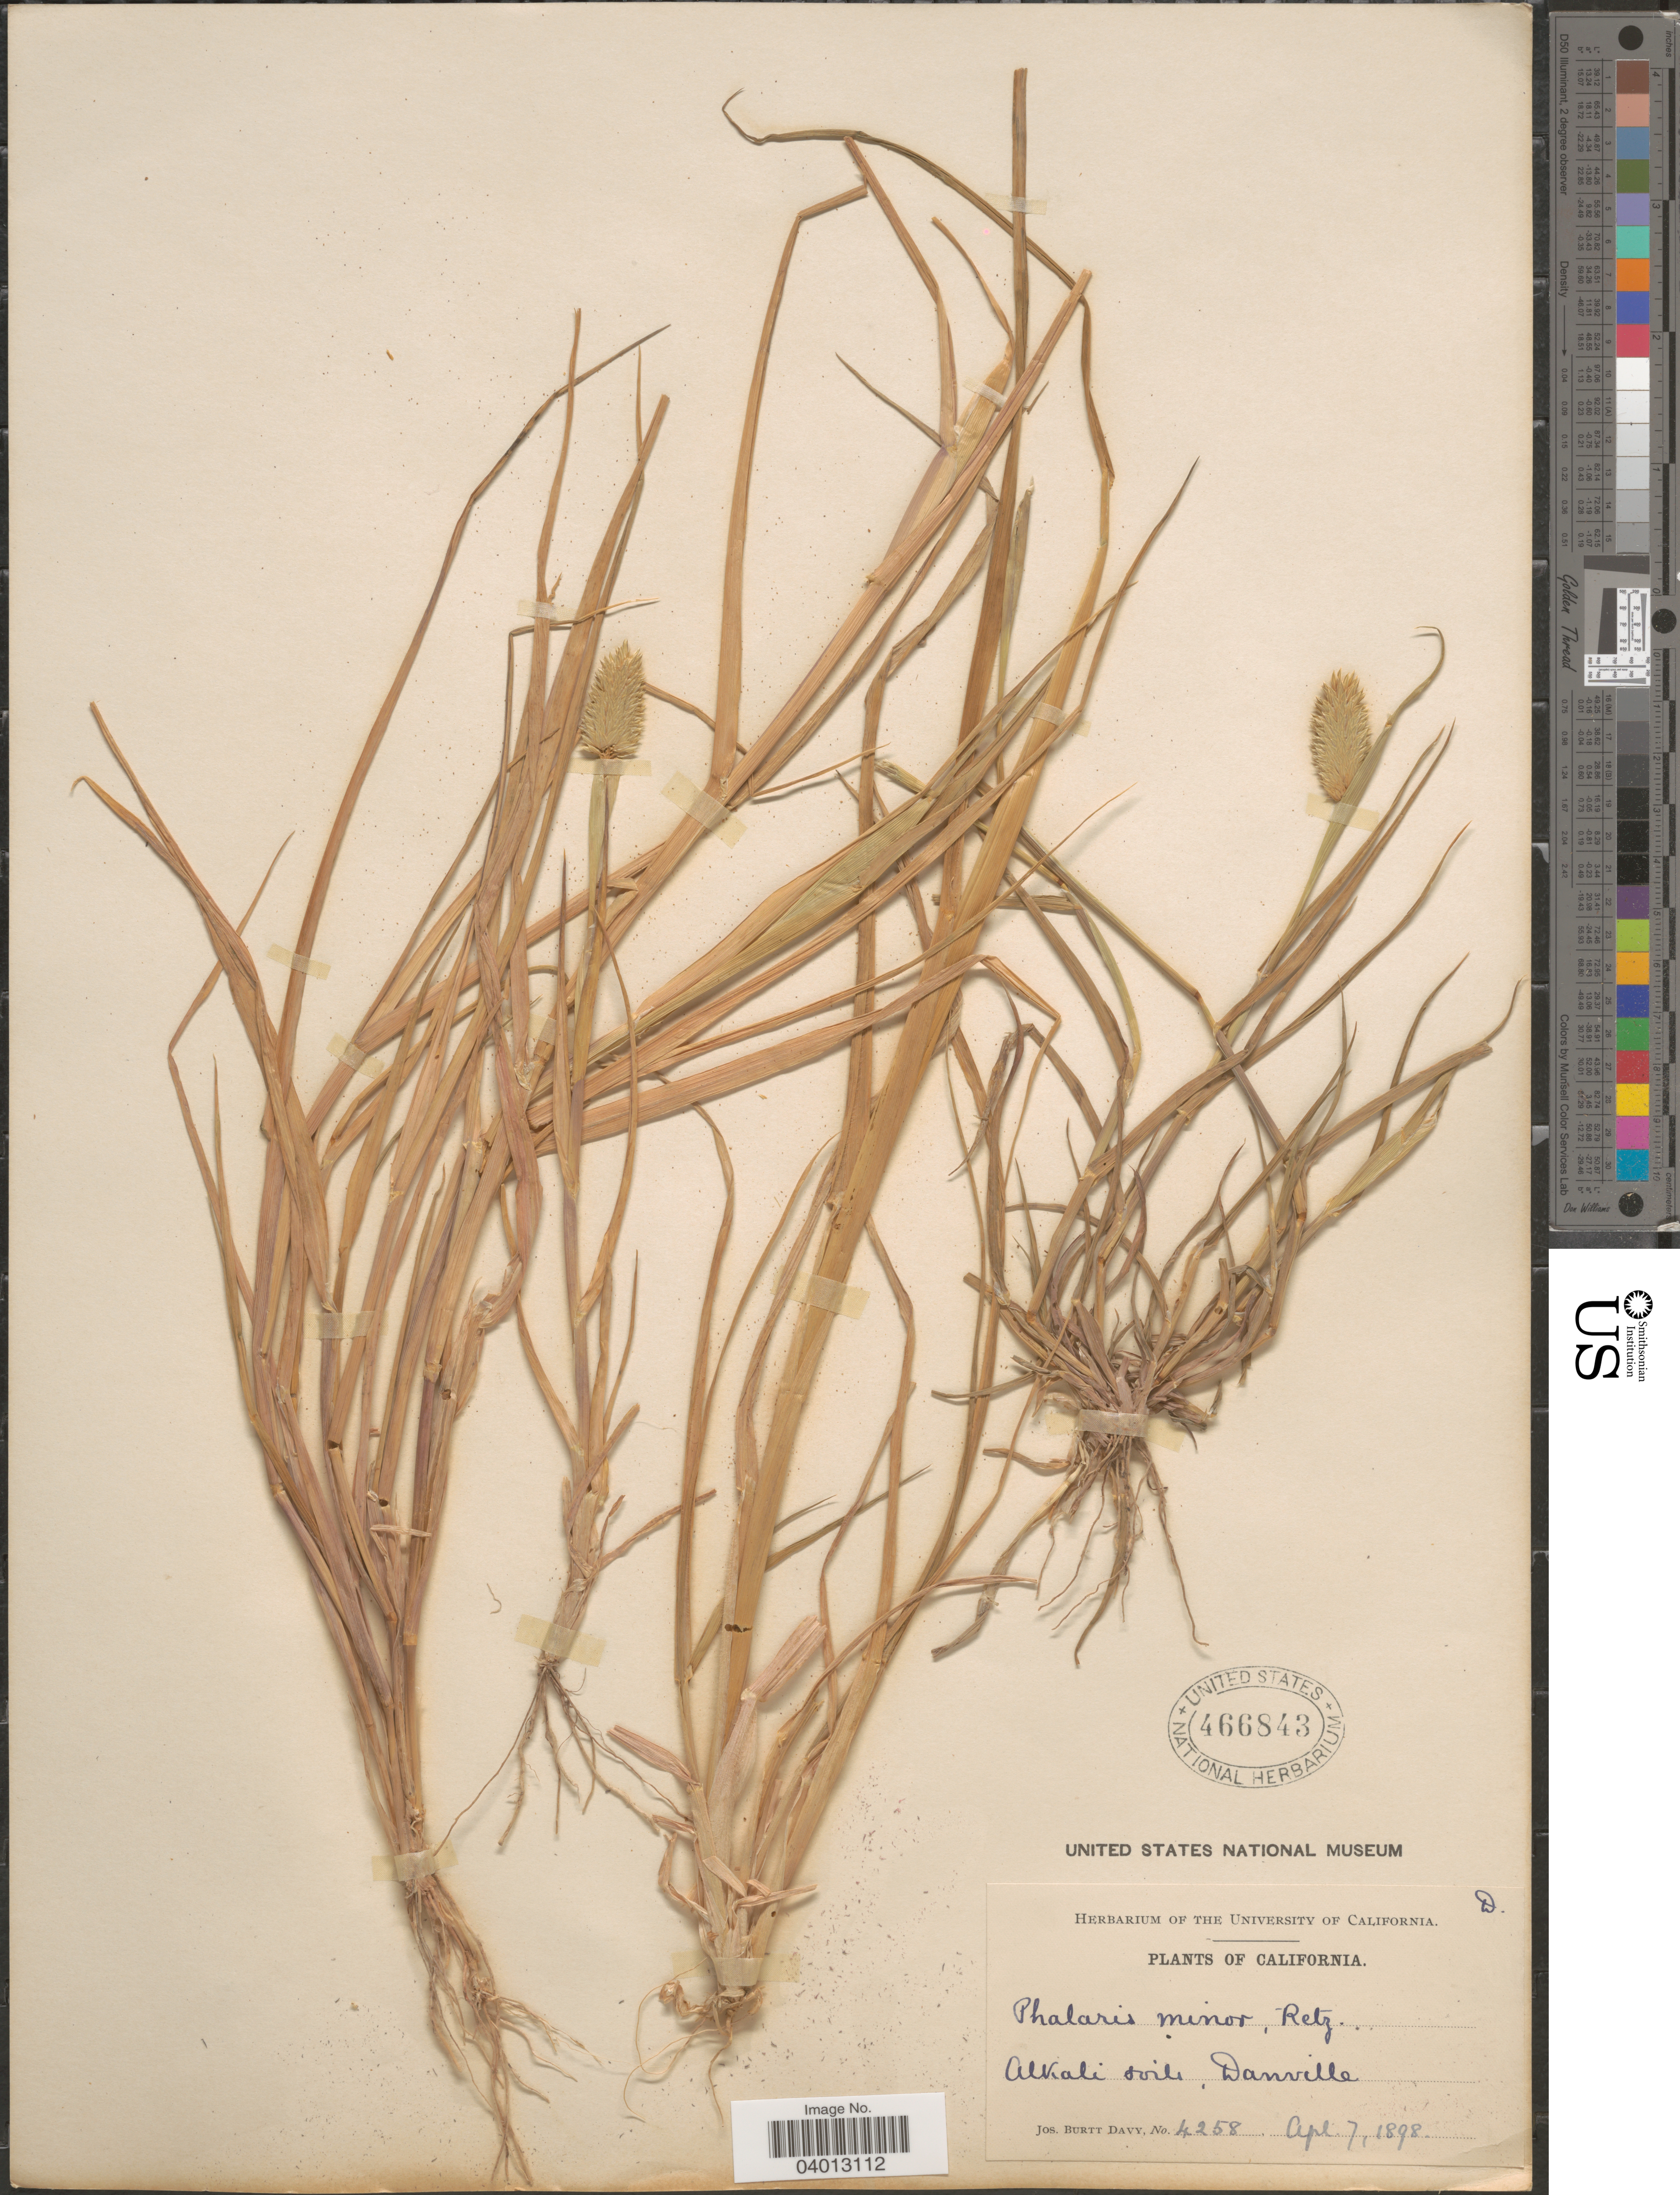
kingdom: Plantae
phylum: Tracheophyta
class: Liliopsida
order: Poales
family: Poaceae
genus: Phalaris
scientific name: Phalaris minor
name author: Retz.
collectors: J. Burtt Davy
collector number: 4258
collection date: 1898-04-07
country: United States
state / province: California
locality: Alkali soil, Danville.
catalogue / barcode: US 466843